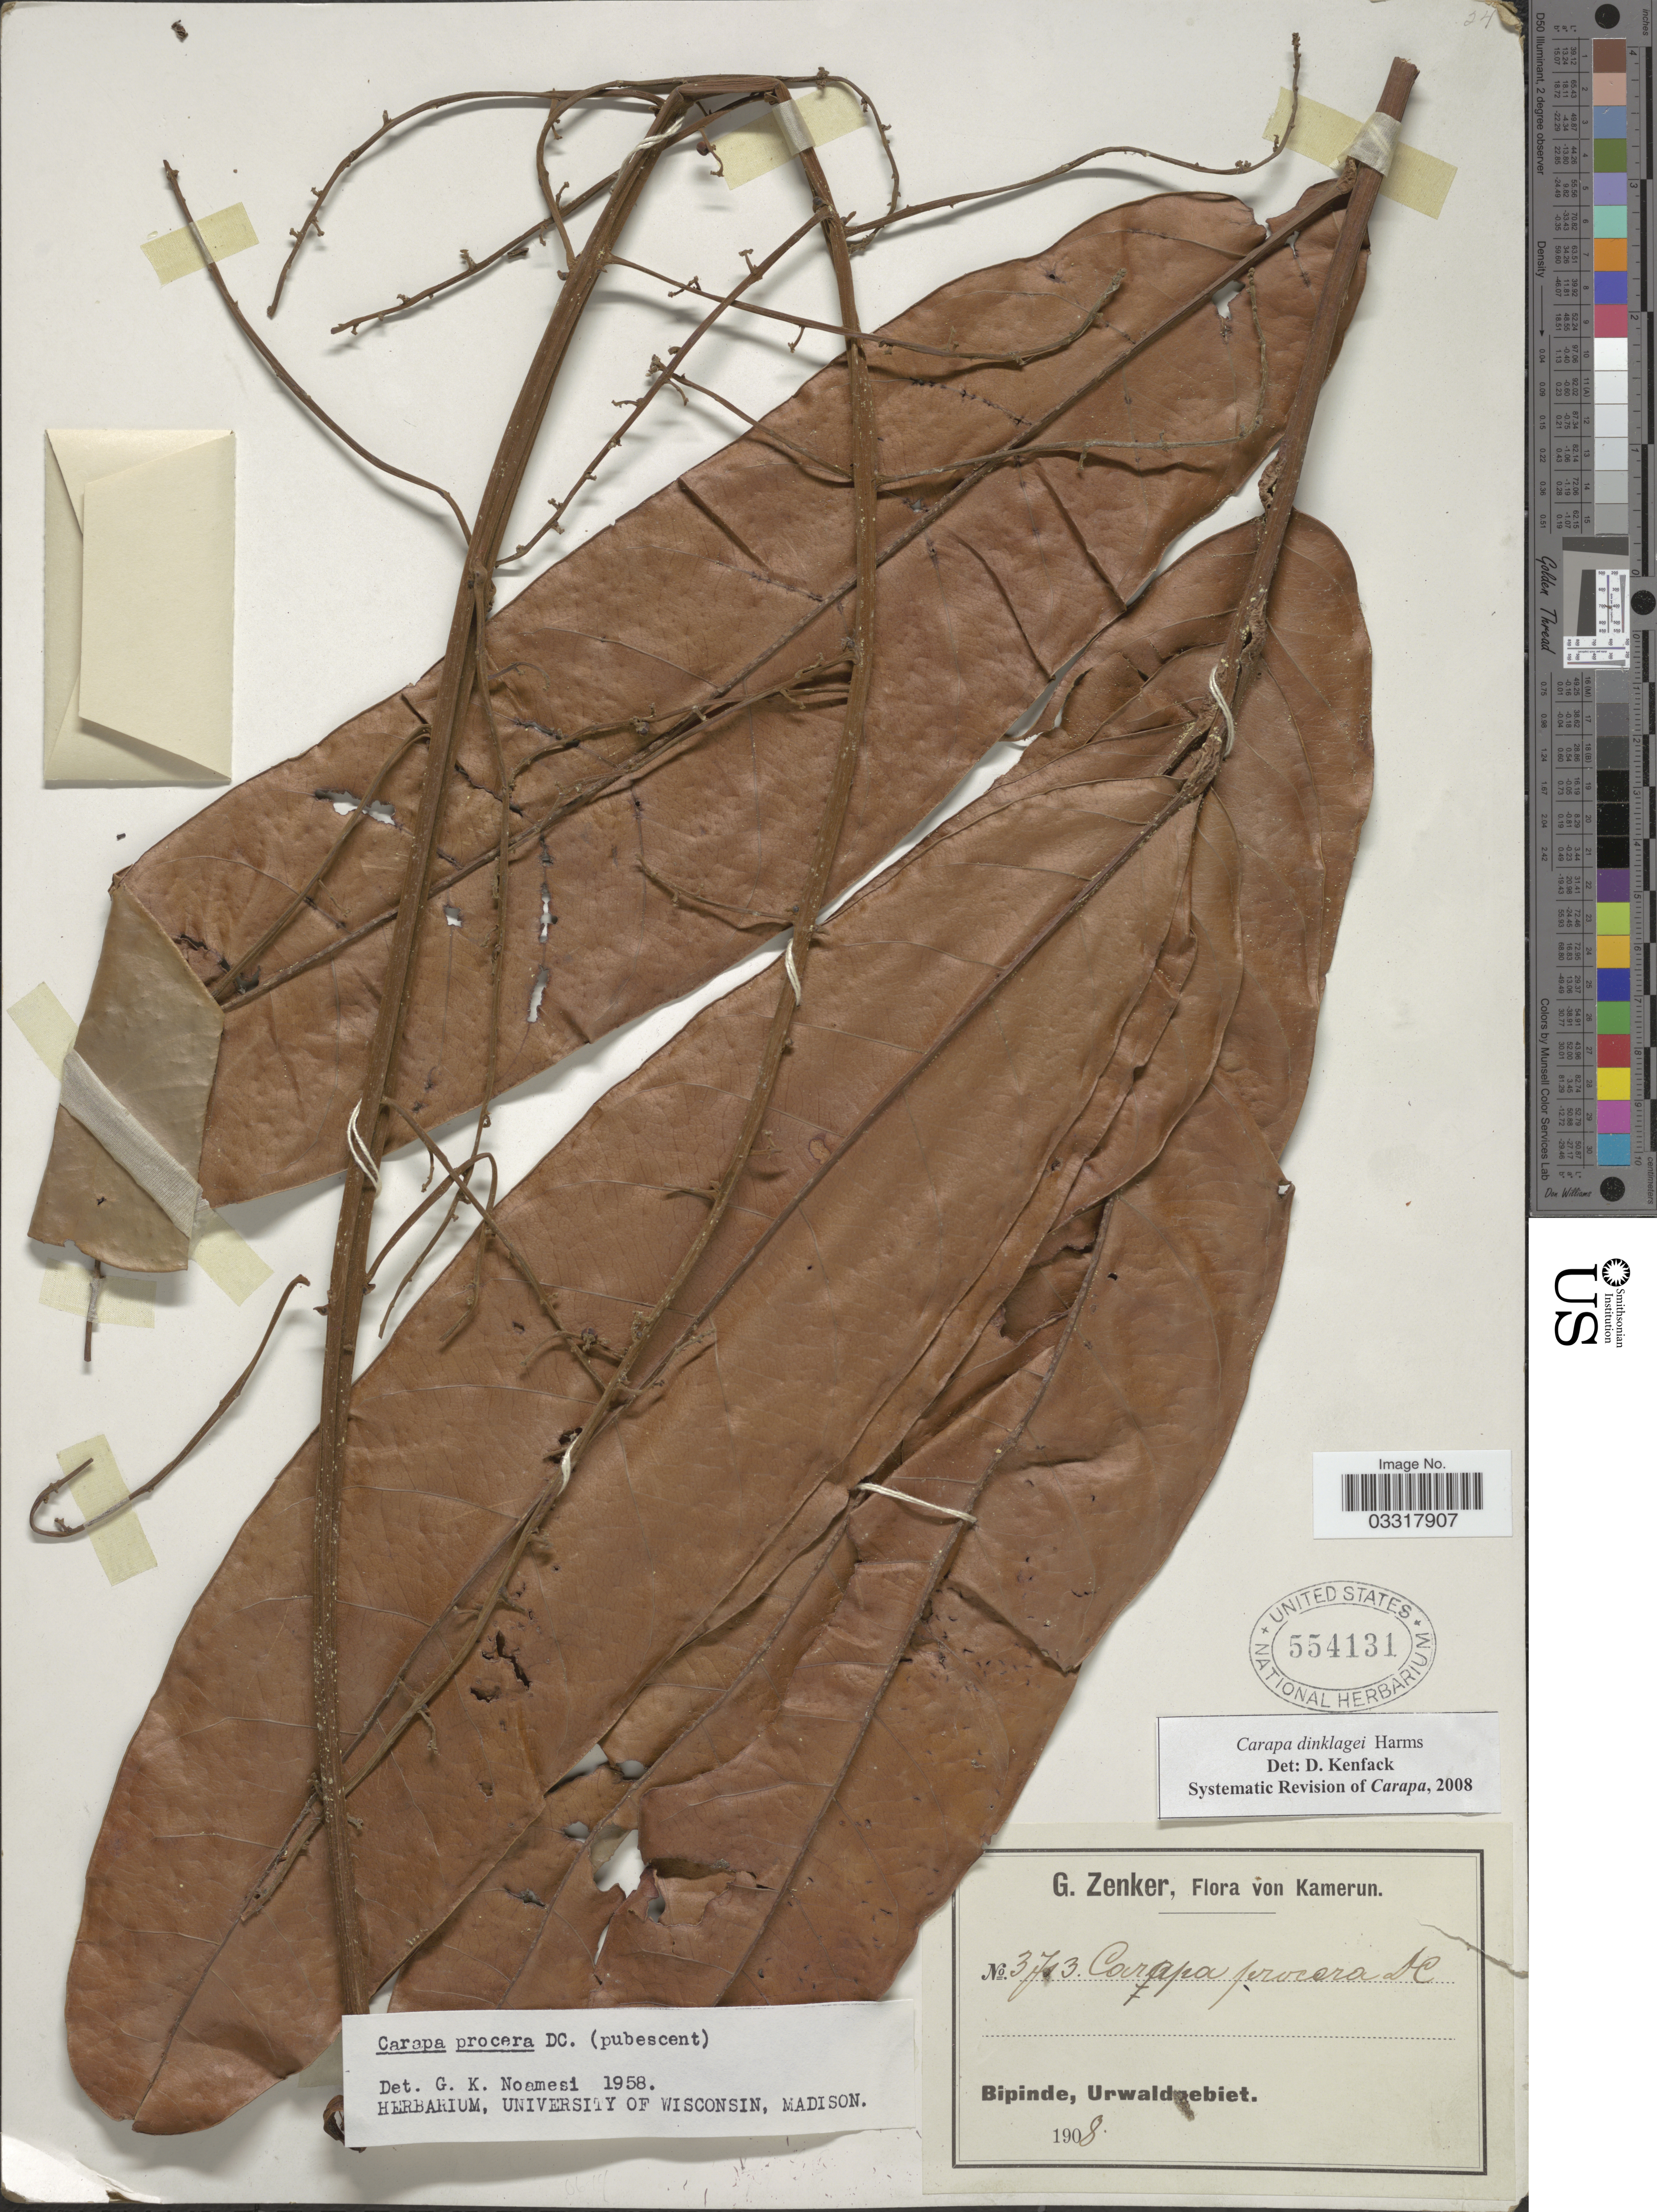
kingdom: Plantae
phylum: Tracheophyta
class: Magnoliopsida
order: Sapindales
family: Meliaceae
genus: Carapa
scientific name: Carapa dinklagei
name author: Harms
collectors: G. A. Zenker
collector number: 3713*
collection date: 1908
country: Cameroon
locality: Kamerun. Bipinde, Urwaldgebiet.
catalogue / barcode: US 554131